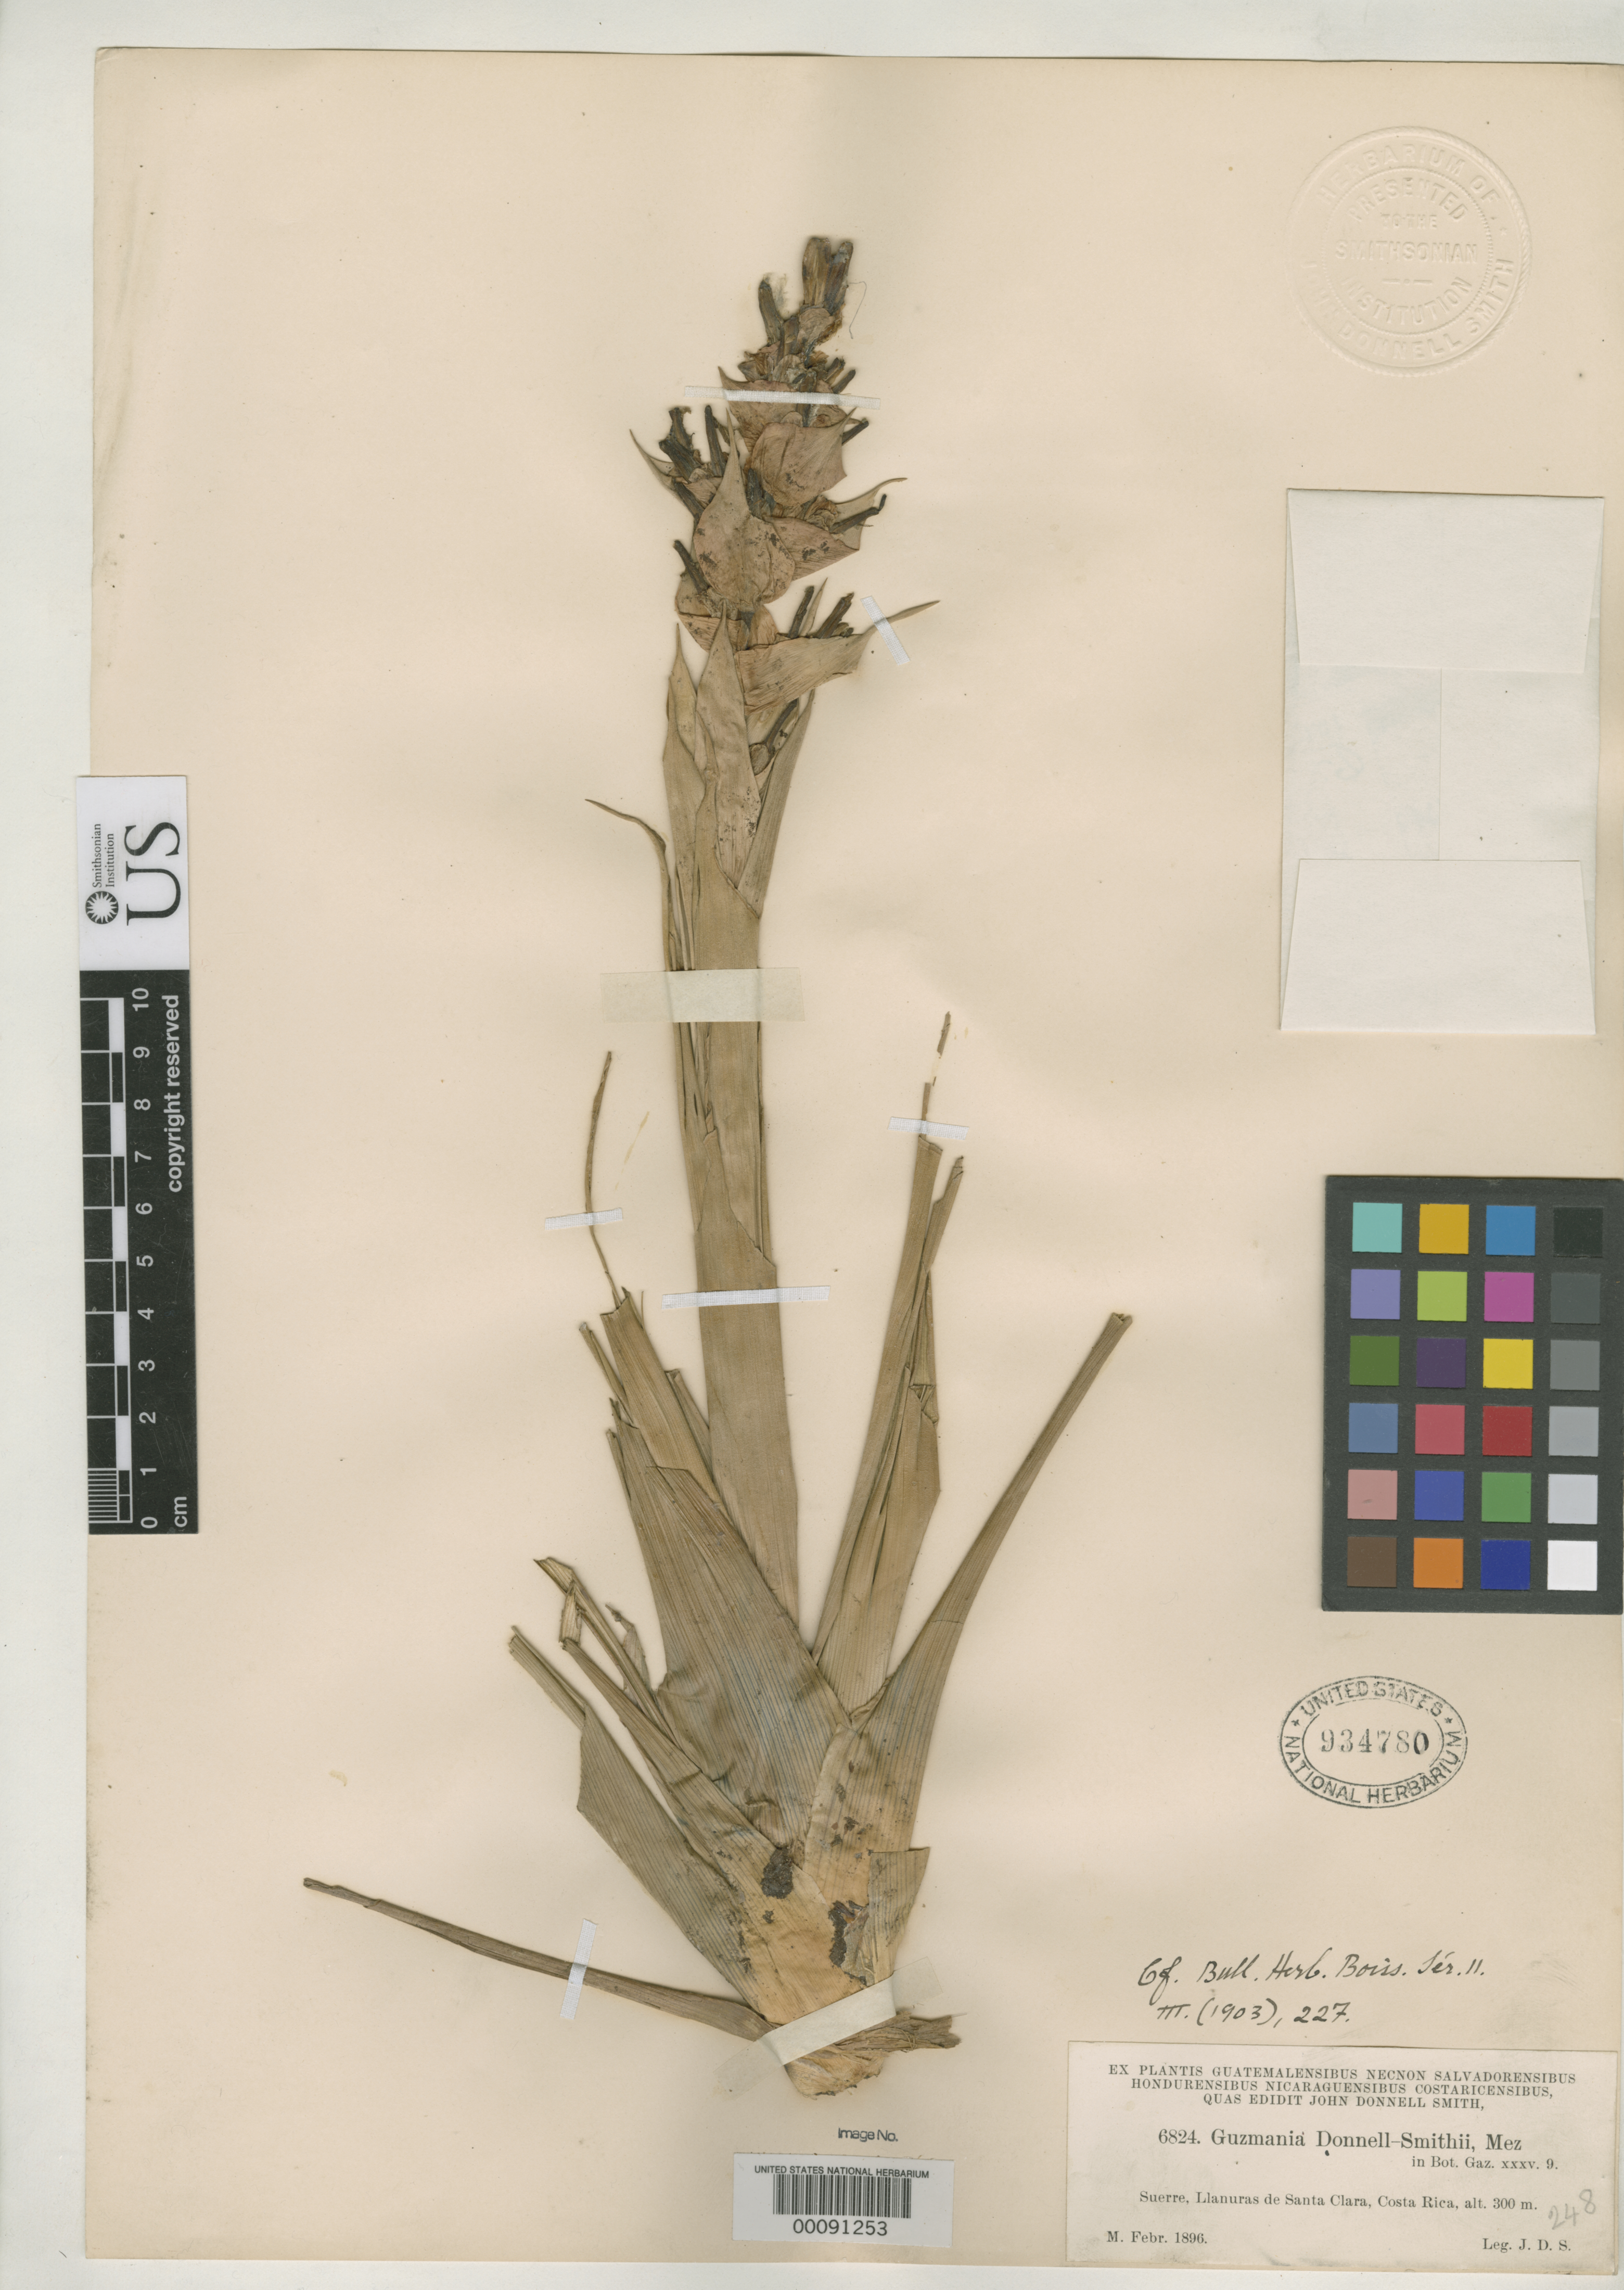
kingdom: Plantae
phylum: Tracheophyta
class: Liliopsida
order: Poales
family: Bromeliaceae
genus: Guzmania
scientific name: Guzmania donnellsmithii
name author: Mez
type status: Holotype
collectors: J. Donnell Smith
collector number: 6824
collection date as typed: Feb 1896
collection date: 1896-02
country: Costa Rica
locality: Suerre, Llanuras de Santa Clara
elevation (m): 300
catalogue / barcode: US 934780